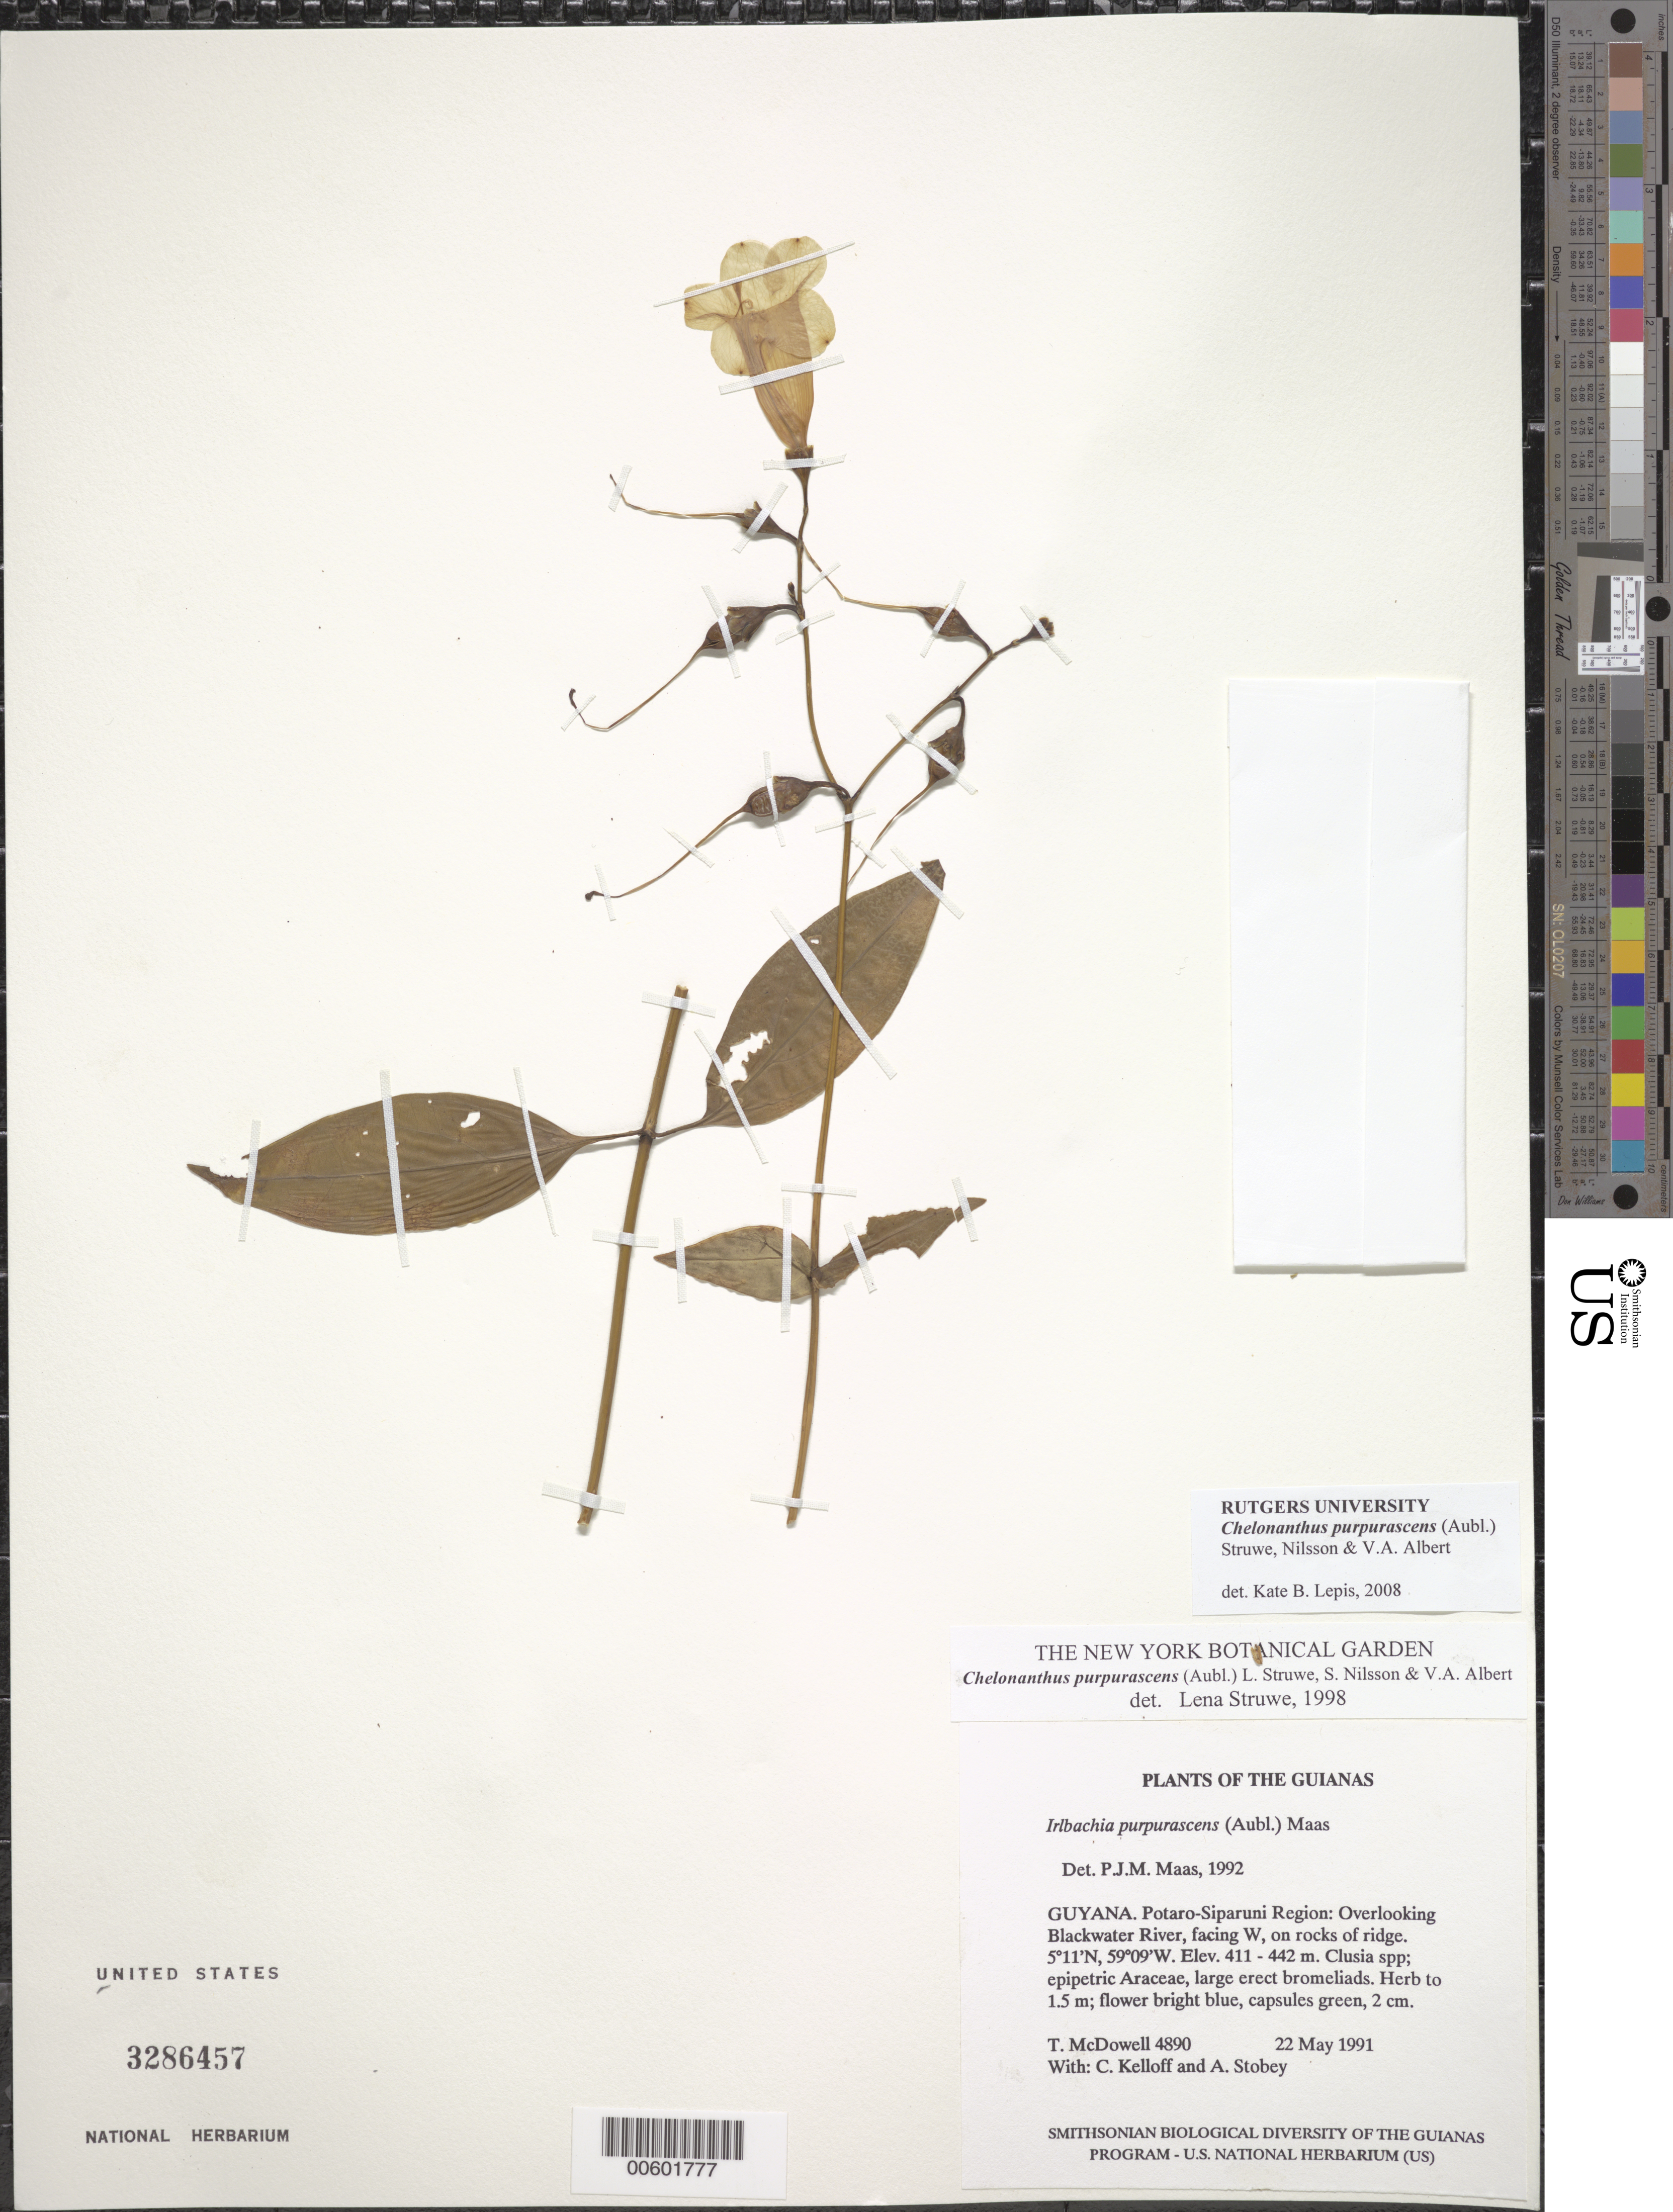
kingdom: Plantae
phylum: Tracheophyta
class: Magnoliopsida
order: Gentianales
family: Gentianaceae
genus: Irlbachia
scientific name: Irlbachia purpurascens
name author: (Aubl.) Maas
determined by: Maas, Paul J. M.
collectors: T. McDowell, C. L. Kelloff & A. Stobey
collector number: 4890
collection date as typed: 22 May 1991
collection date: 1991-05-22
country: Guyana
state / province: Potaro-Siparuni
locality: Overlooking Blackwater River, facing W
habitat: On rocks of ridge: Clusia spp; epipetric Araceae, large erect bromeliads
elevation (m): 411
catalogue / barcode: US 3286457